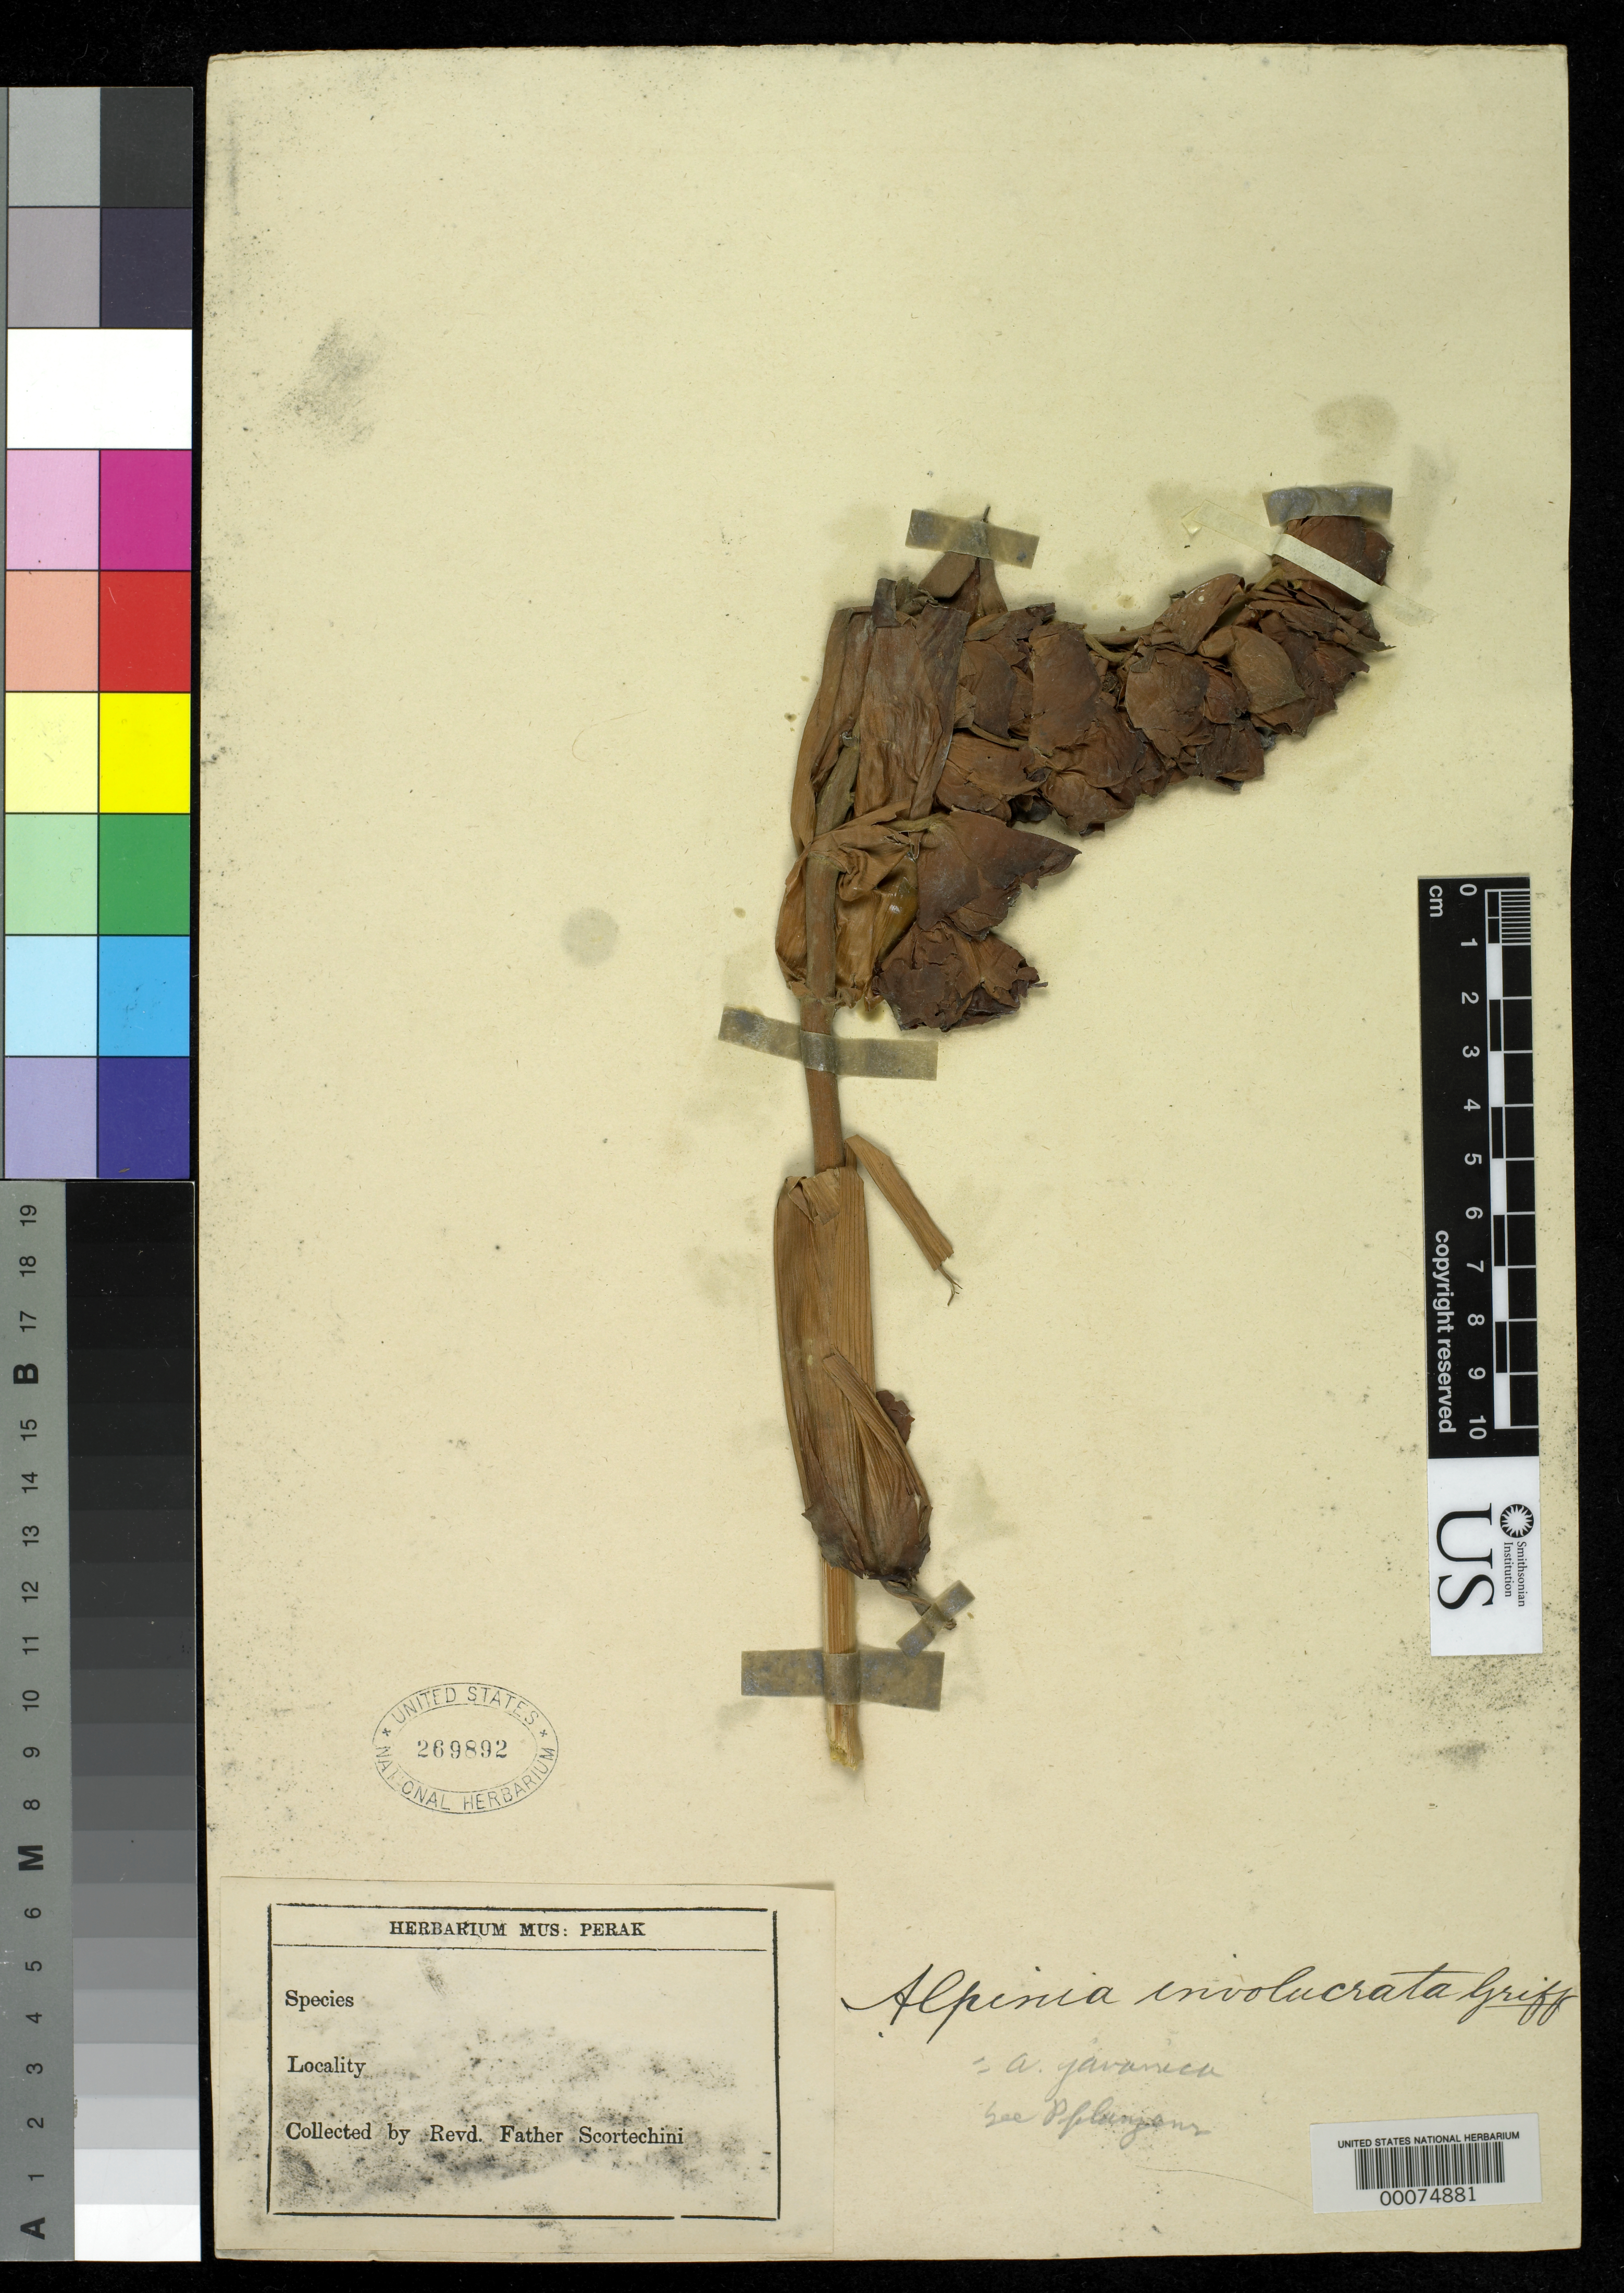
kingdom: Plantae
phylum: Tracheophyta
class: Liliopsida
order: Zingiberales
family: Zingiberaceae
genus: Alpinia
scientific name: Alpinia javanica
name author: Blume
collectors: B. Scortechini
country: Malaysia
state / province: Perak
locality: Ex herbarium mus: perak [Malay Peninsula]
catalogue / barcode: US 269892